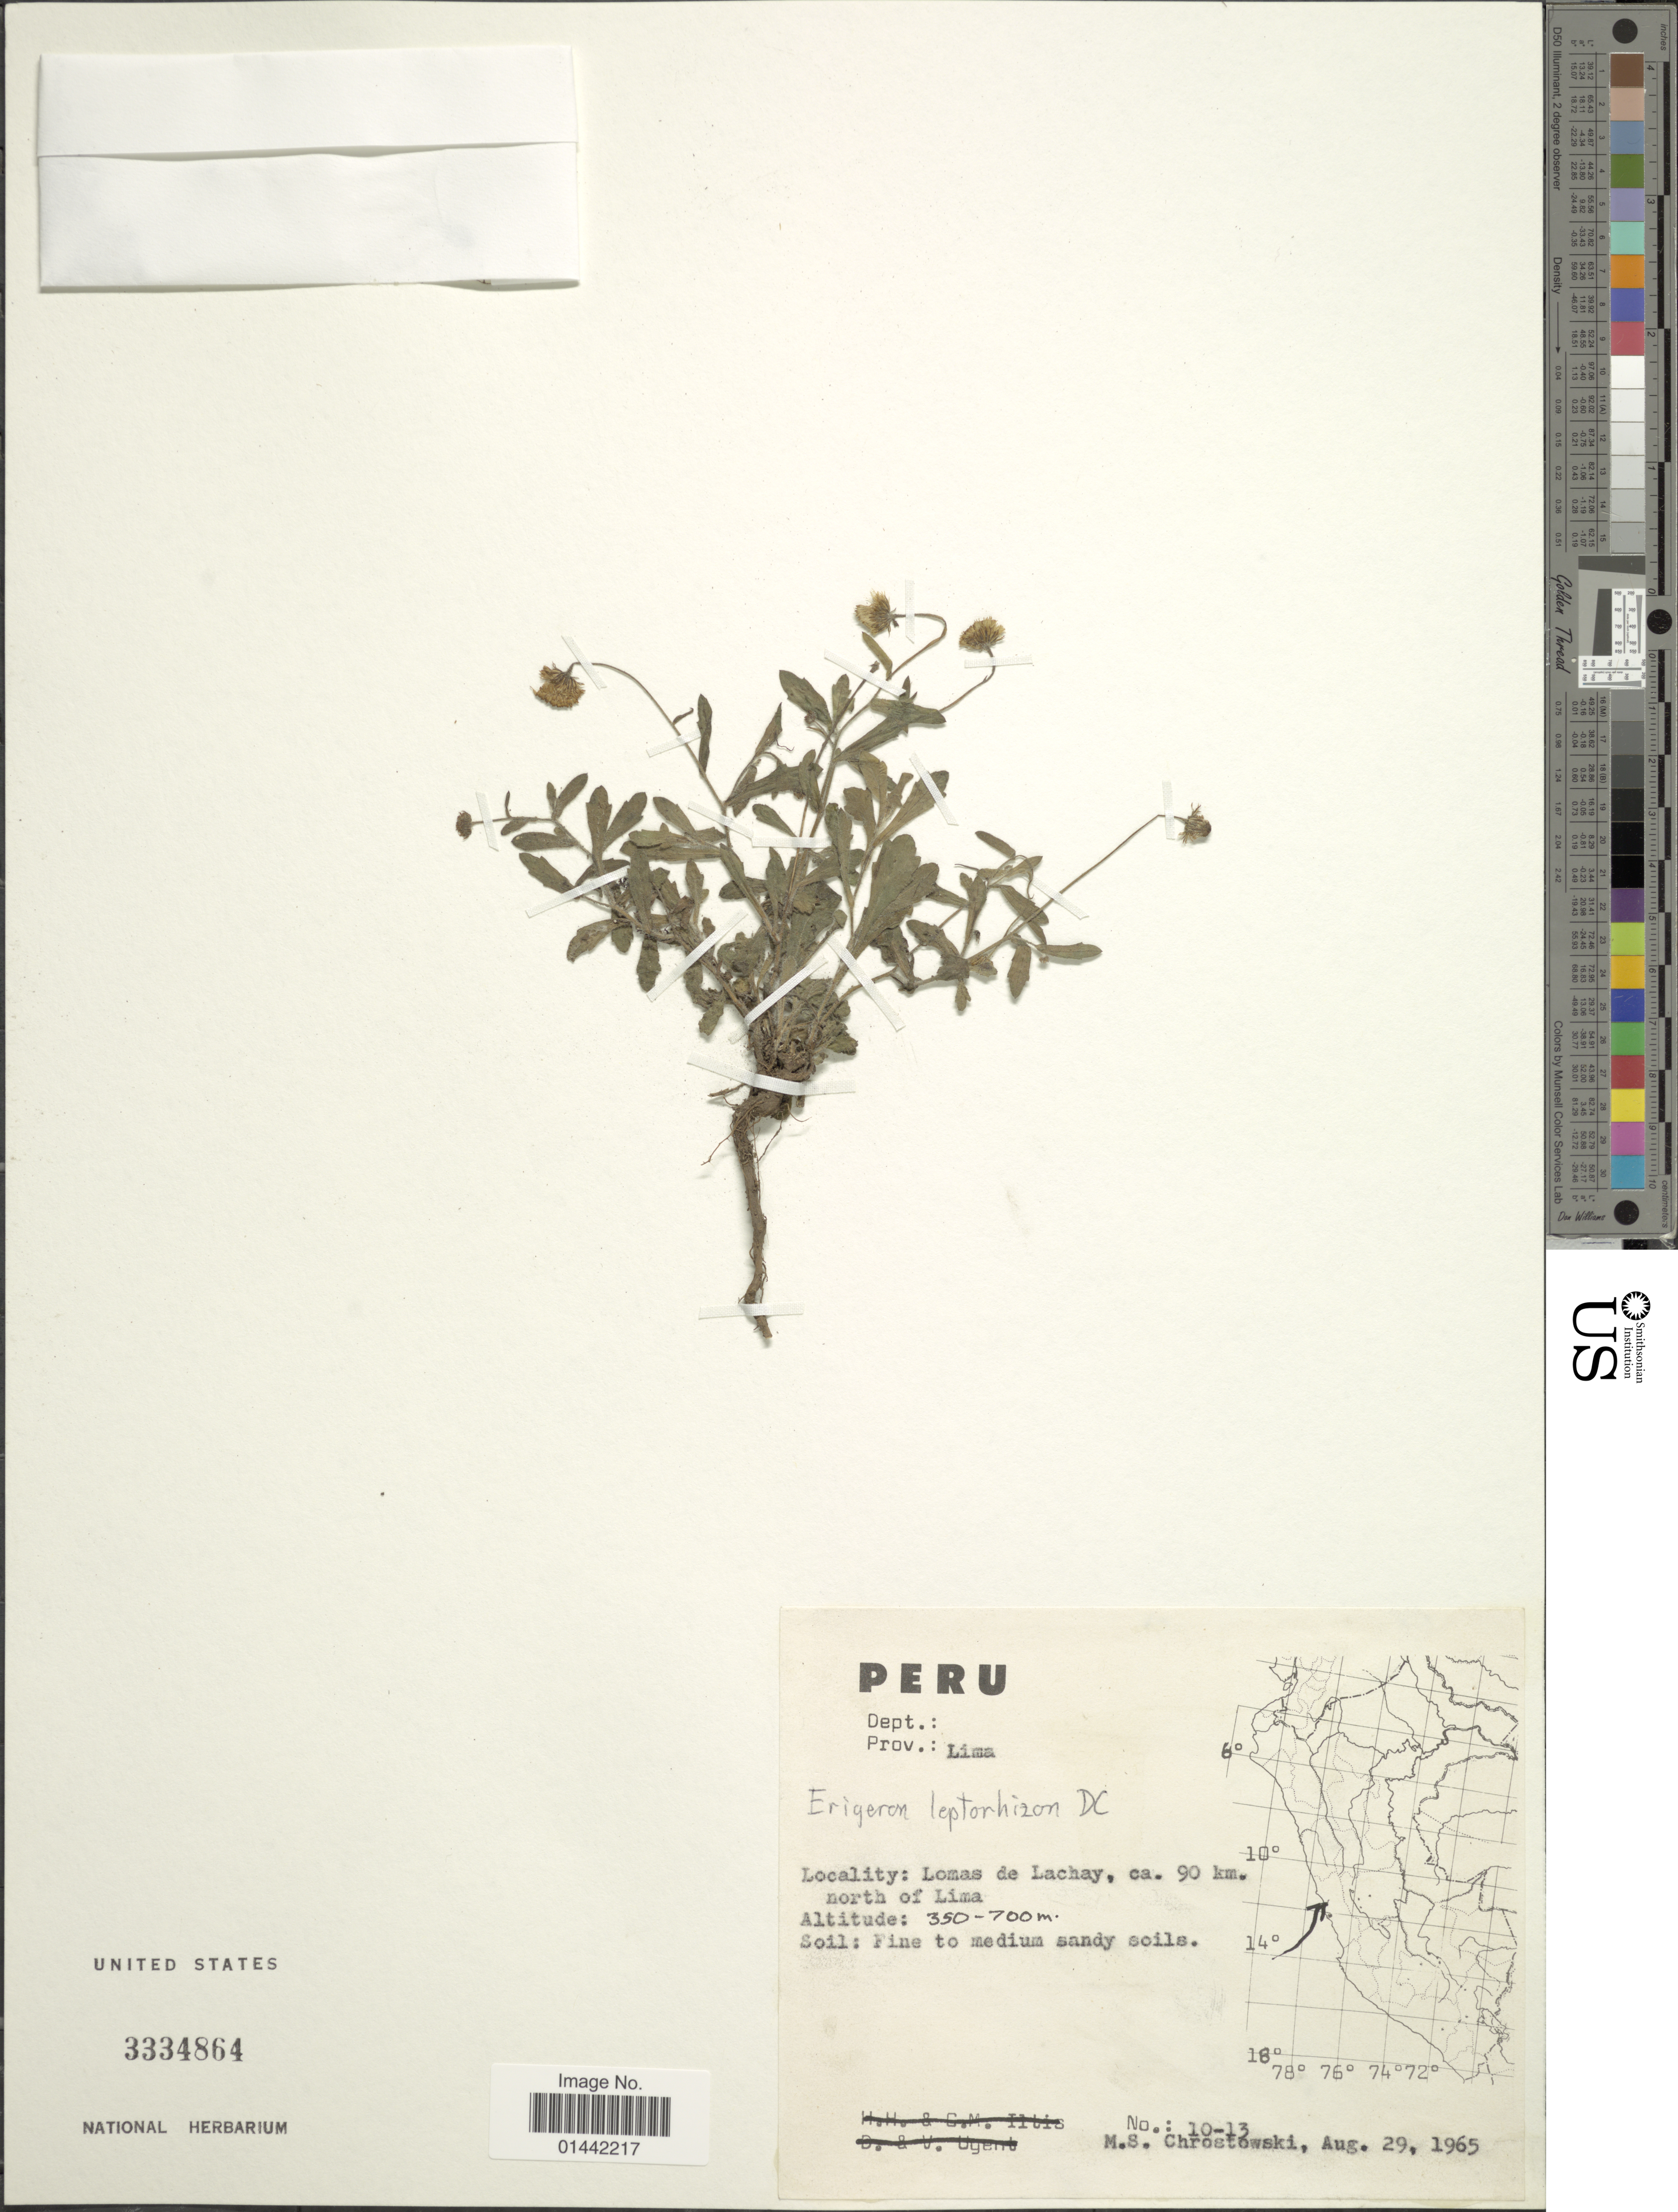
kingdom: Plantae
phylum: Tracheophyta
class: Magnoliopsida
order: Asterales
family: Asteraceae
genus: Erigeron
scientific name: Erigeron leptorhizon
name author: DC.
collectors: M. Chrostowski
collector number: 10-13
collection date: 1965-08-29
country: Peru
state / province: Lima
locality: Lomas de Lachay, ca. 90 km. north of Lima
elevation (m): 350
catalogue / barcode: US 3334864